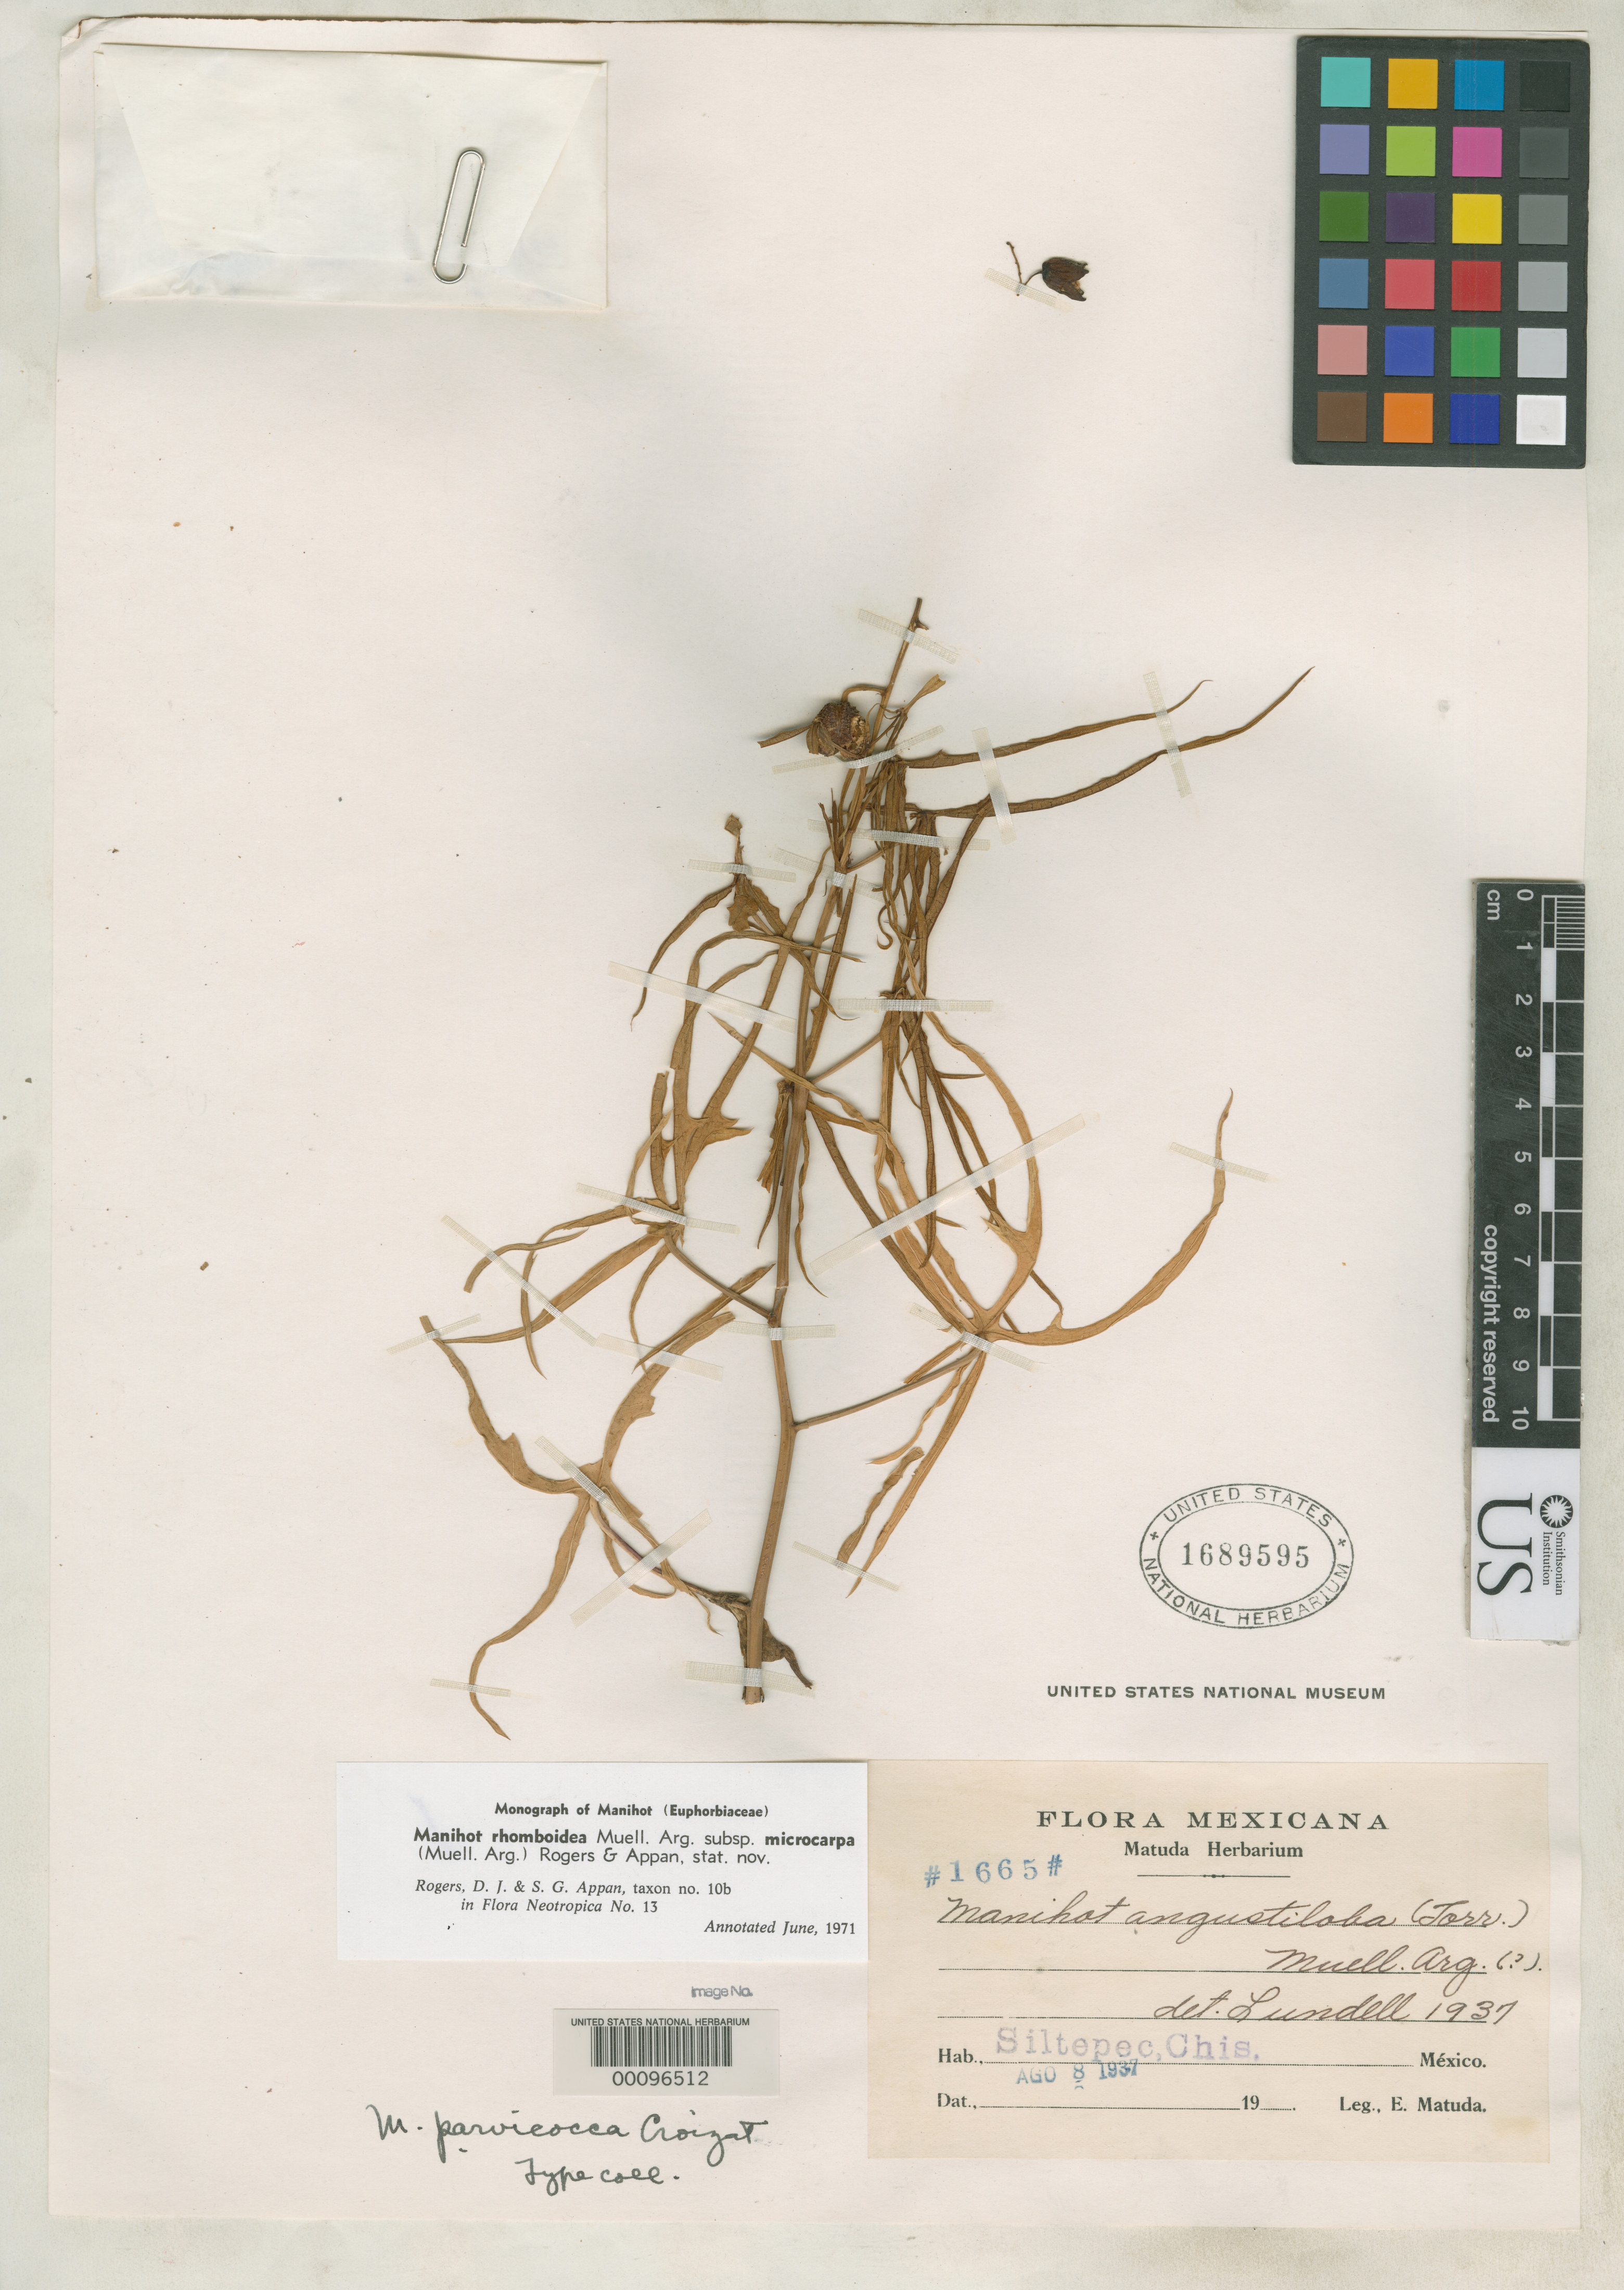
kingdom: Plantae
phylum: Tracheophyta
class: Magnoliopsida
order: Malpighiales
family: Euphorbiaceae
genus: Manihot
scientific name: Manihot parvicocca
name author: Croizat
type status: Isotype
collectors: E. Matuda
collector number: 1665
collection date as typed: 08 Aug 1937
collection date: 1937-08-08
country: Mexico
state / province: Chiapas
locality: Siltepec.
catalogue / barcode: US 1689595